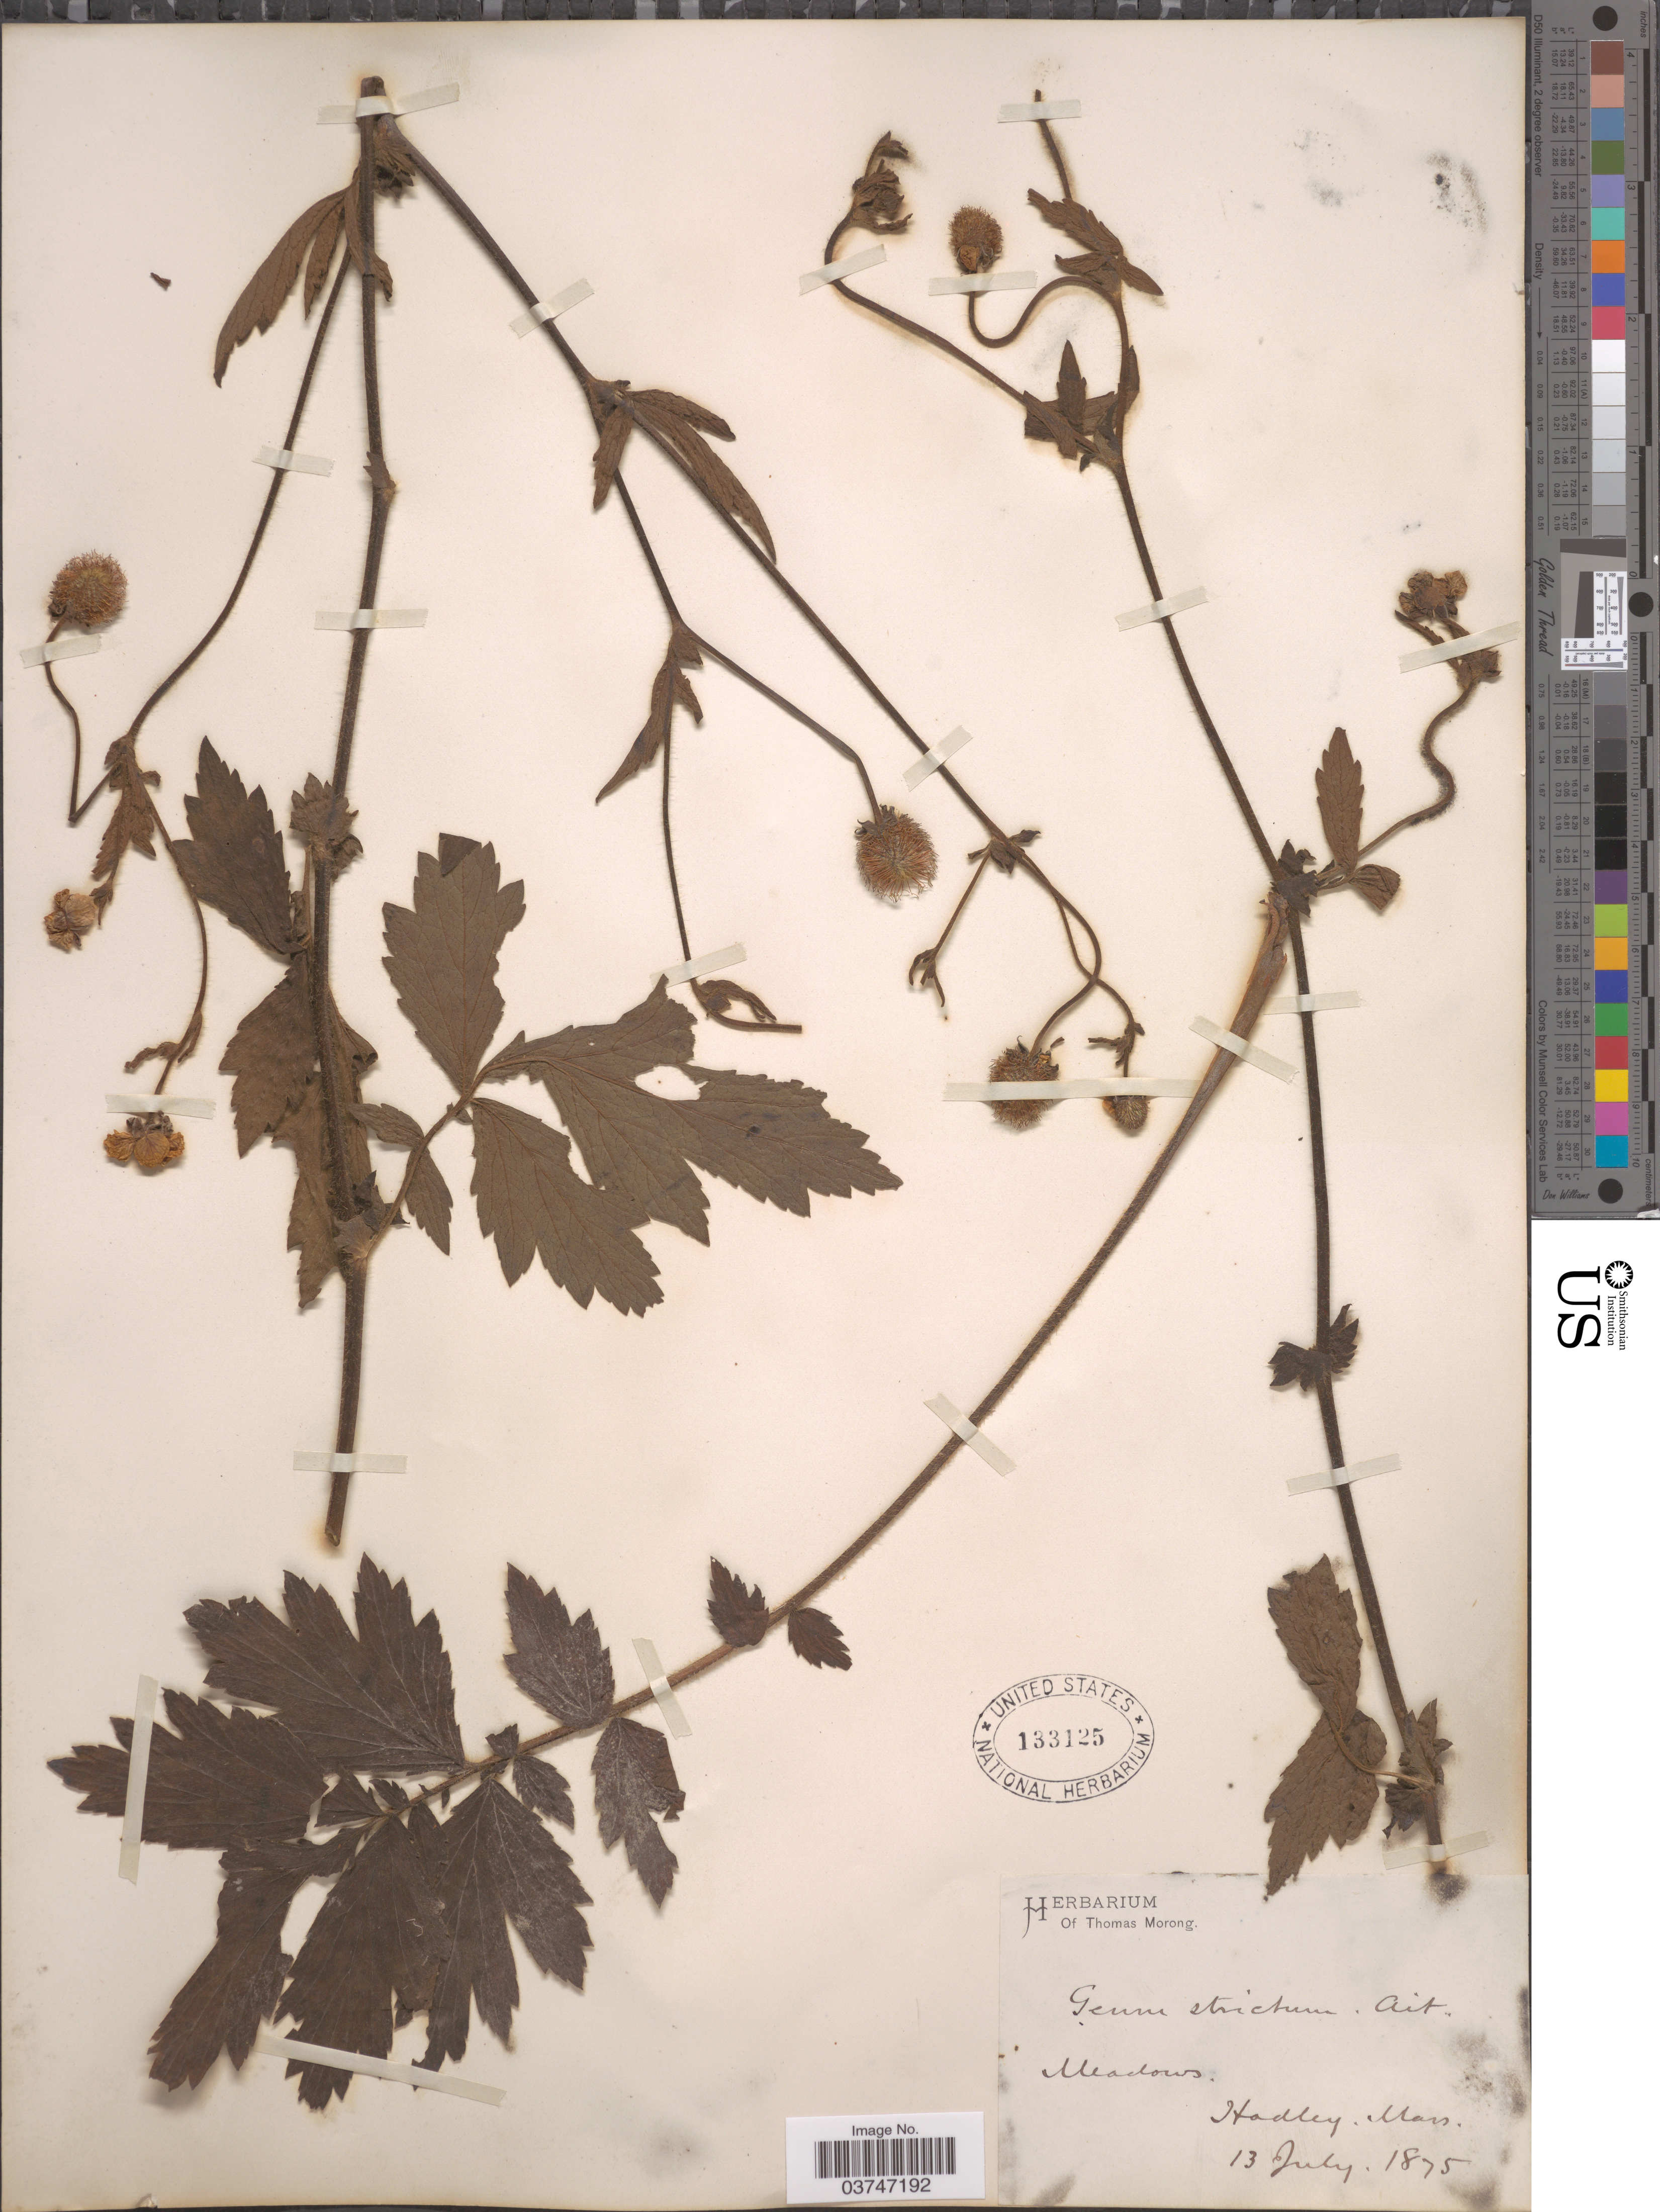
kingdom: Plantae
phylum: Tracheophyta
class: Magnoliopsida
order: Rosales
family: Rosaceae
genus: Geum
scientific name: Geum aleppicum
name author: Jacq.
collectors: ex Herb. T. Morong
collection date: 1875-07-13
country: United States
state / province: Massachusetts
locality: Hadley.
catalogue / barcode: US 133125